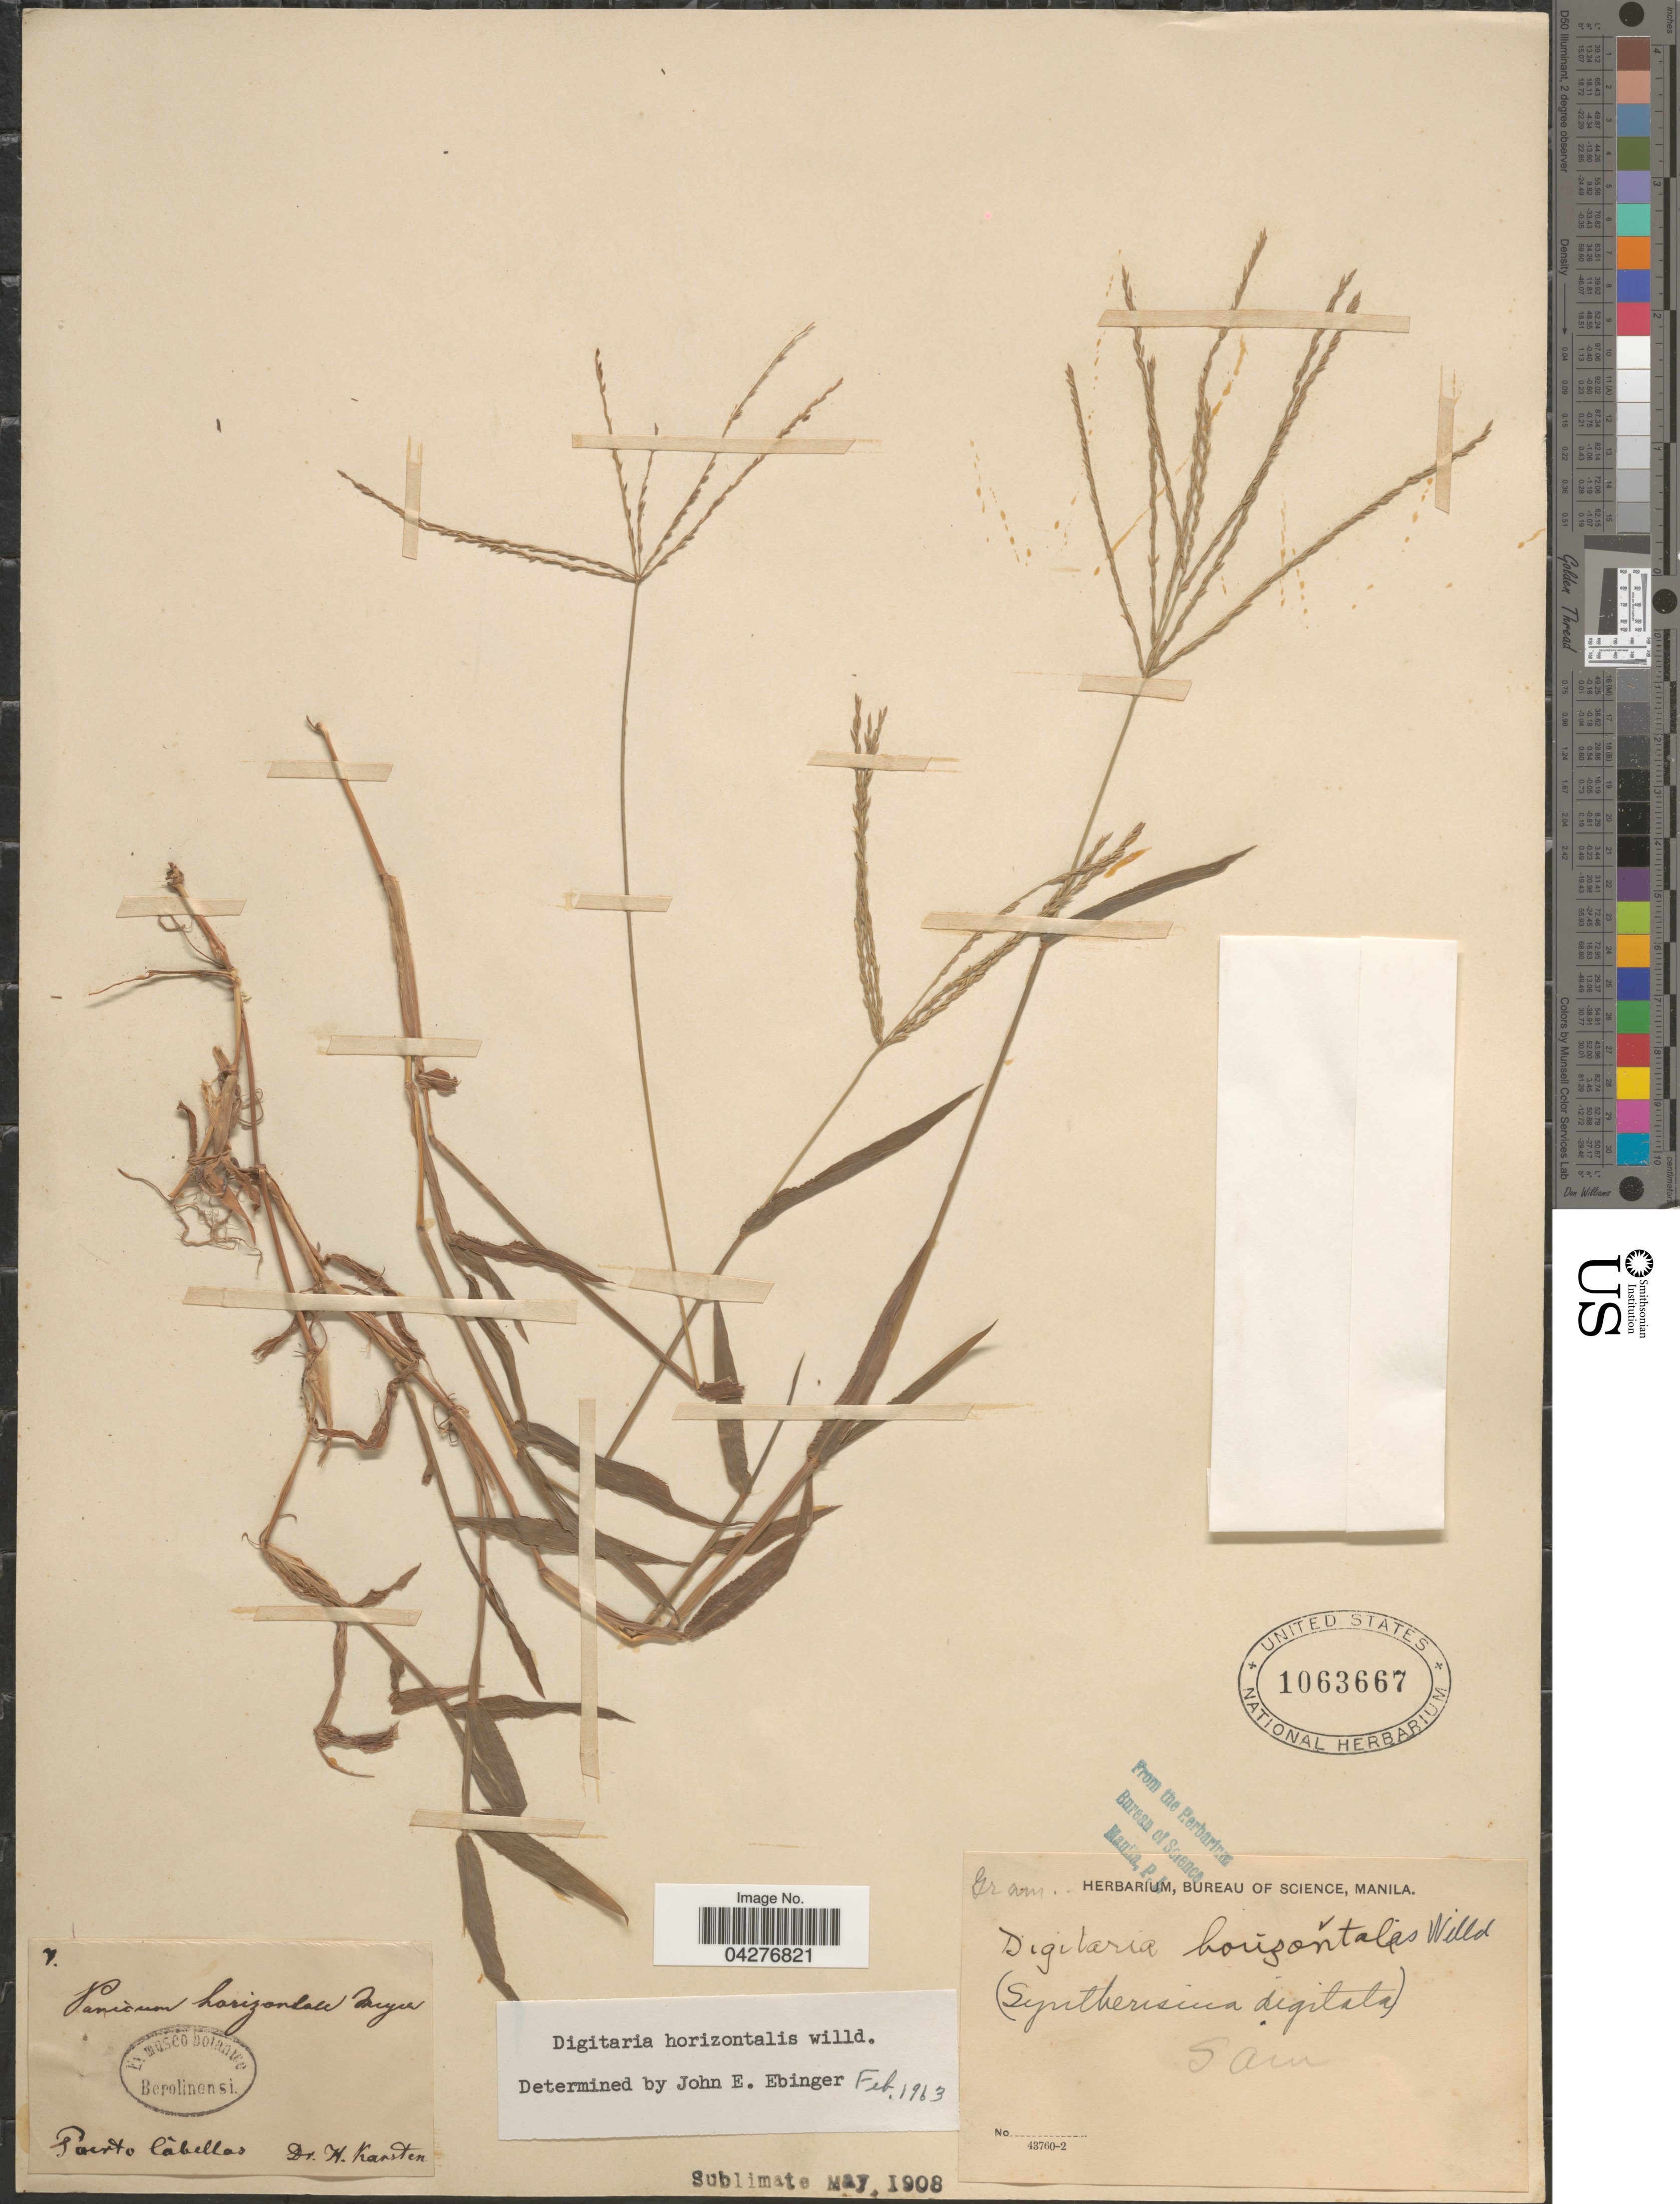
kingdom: Plantae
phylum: Tracheophyta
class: Liliopsida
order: Poales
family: Poaceae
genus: Digitaria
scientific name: Digitaria horizontalis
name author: Willd.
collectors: H. Karsten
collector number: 7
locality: Porto Câbellos.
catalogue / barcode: US 1063667